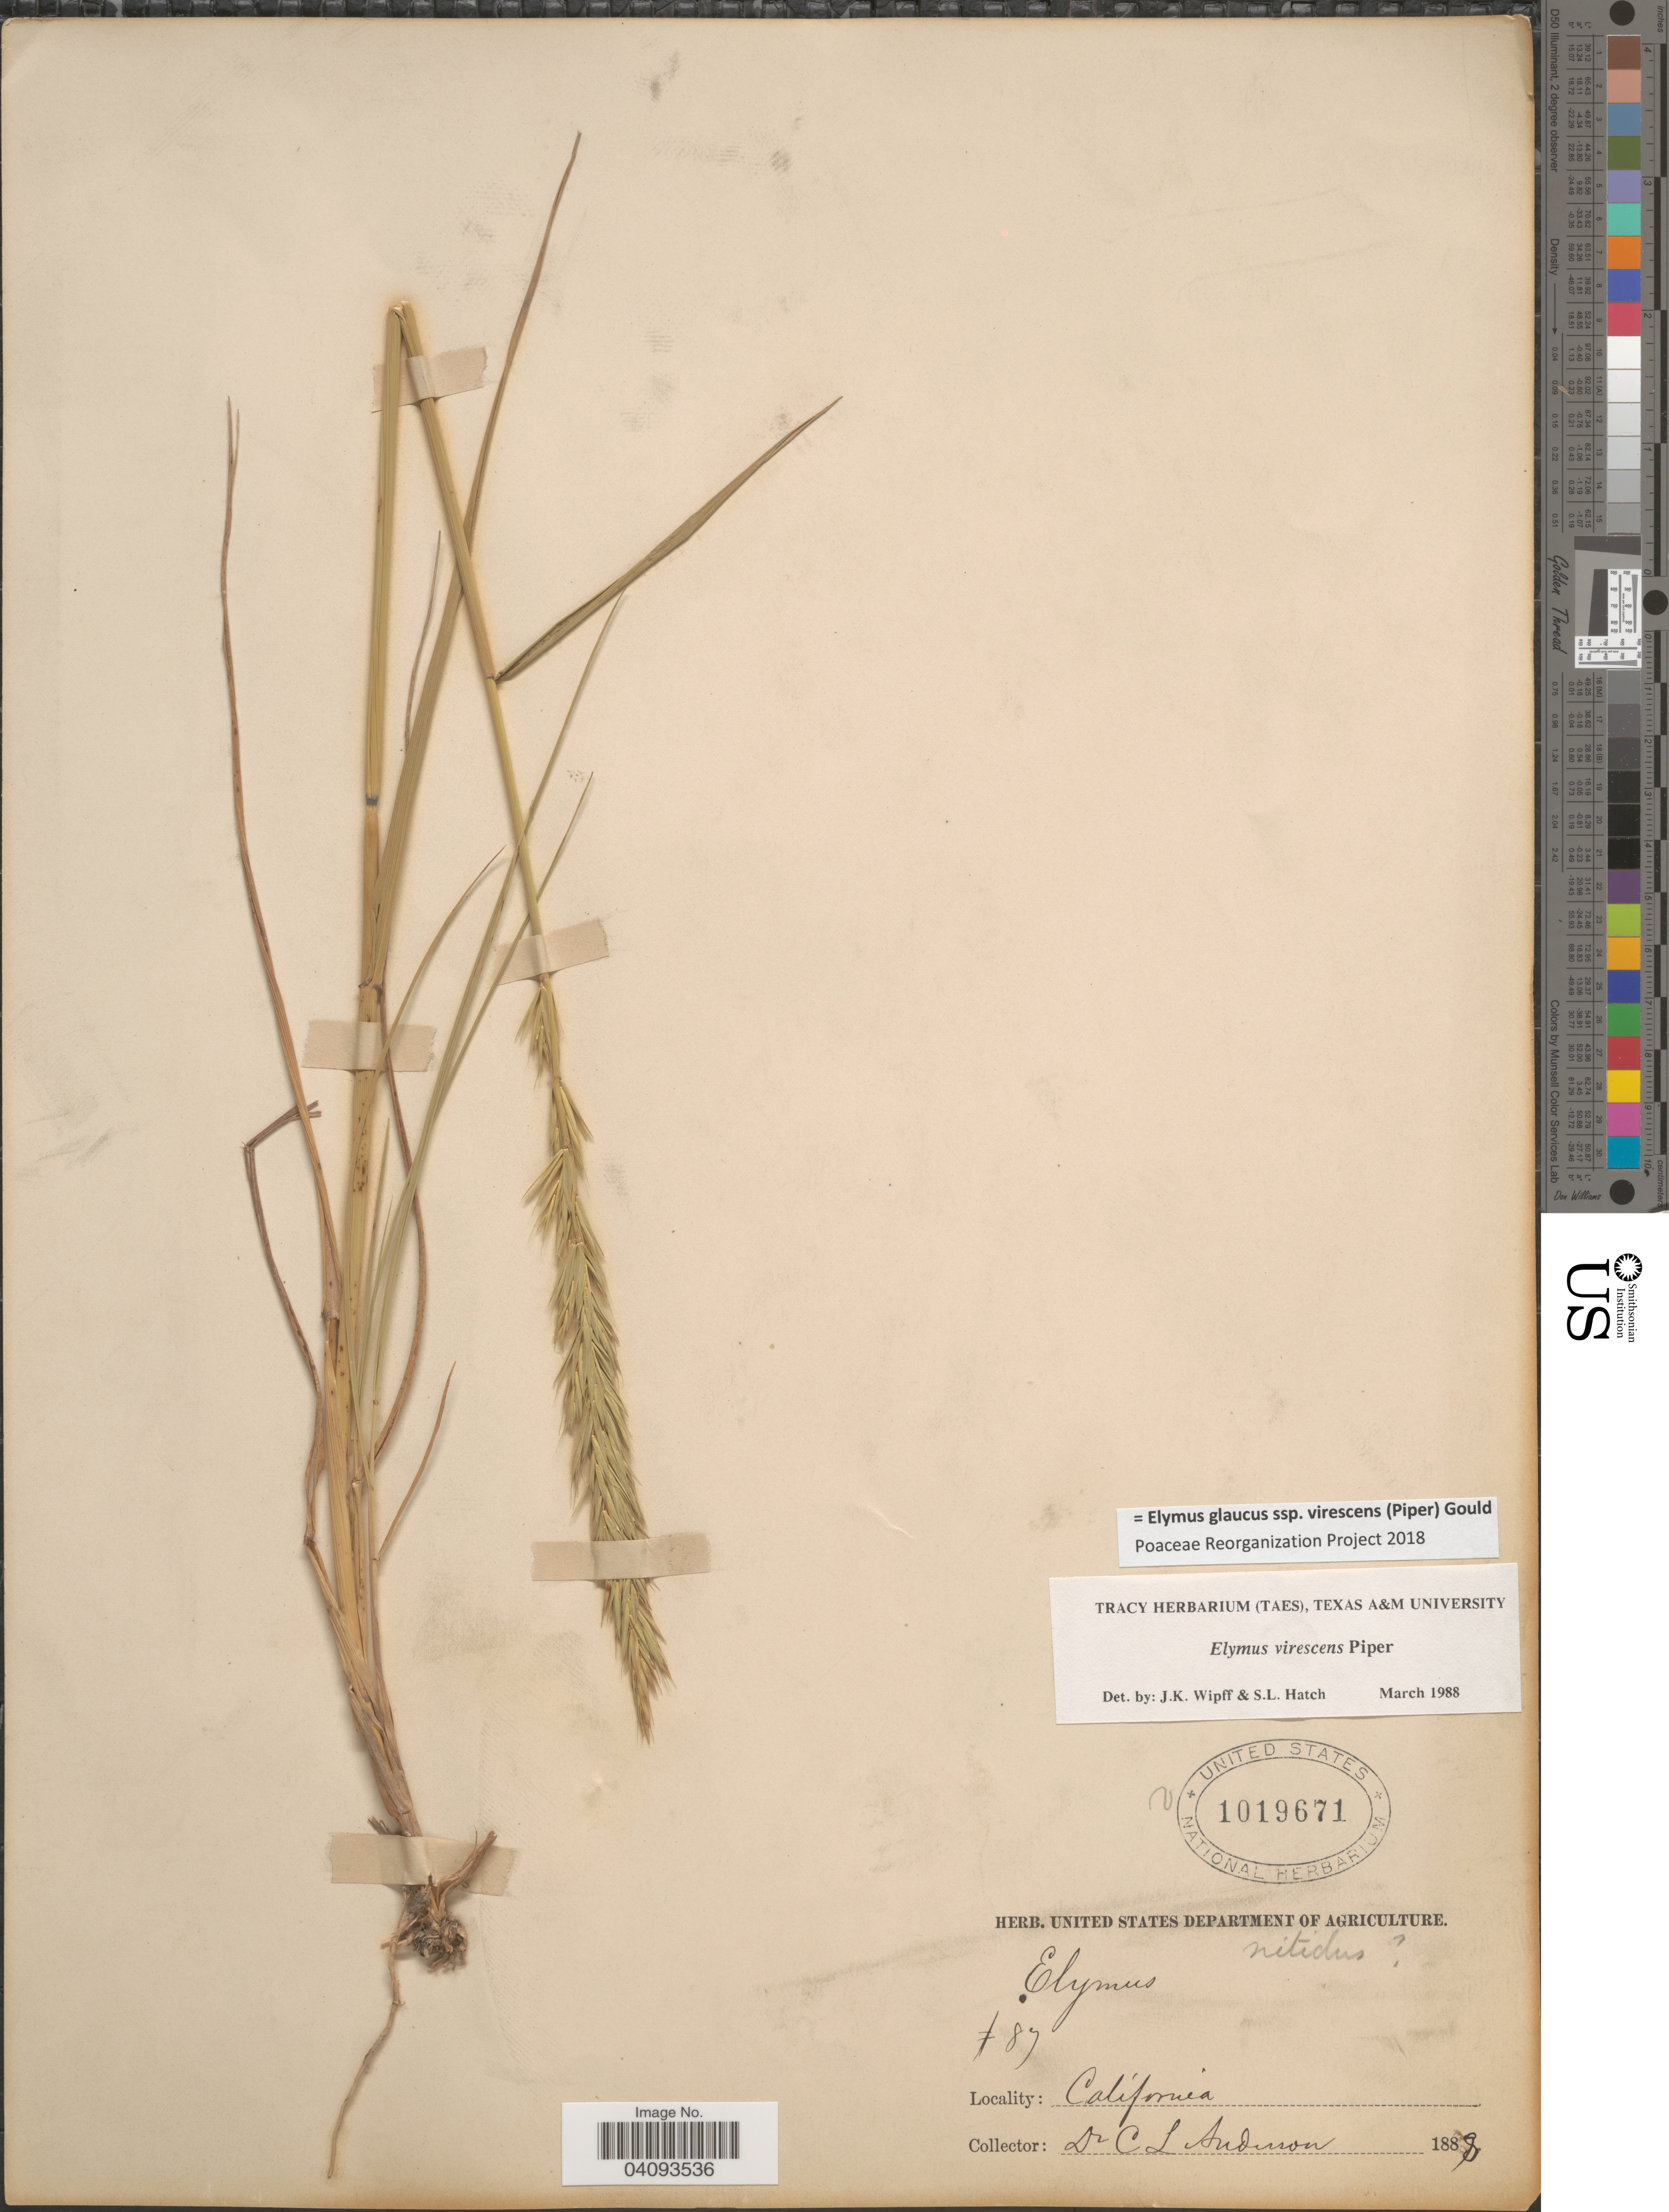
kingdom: Plantae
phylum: Tracheophyta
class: Liliopsida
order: Poales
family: Poaceae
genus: Elymus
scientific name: Elymus glaucus subsp. virescens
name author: (Piper) Gould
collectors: C. L. Anderson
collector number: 87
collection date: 1887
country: United States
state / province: California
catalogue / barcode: US 1019671